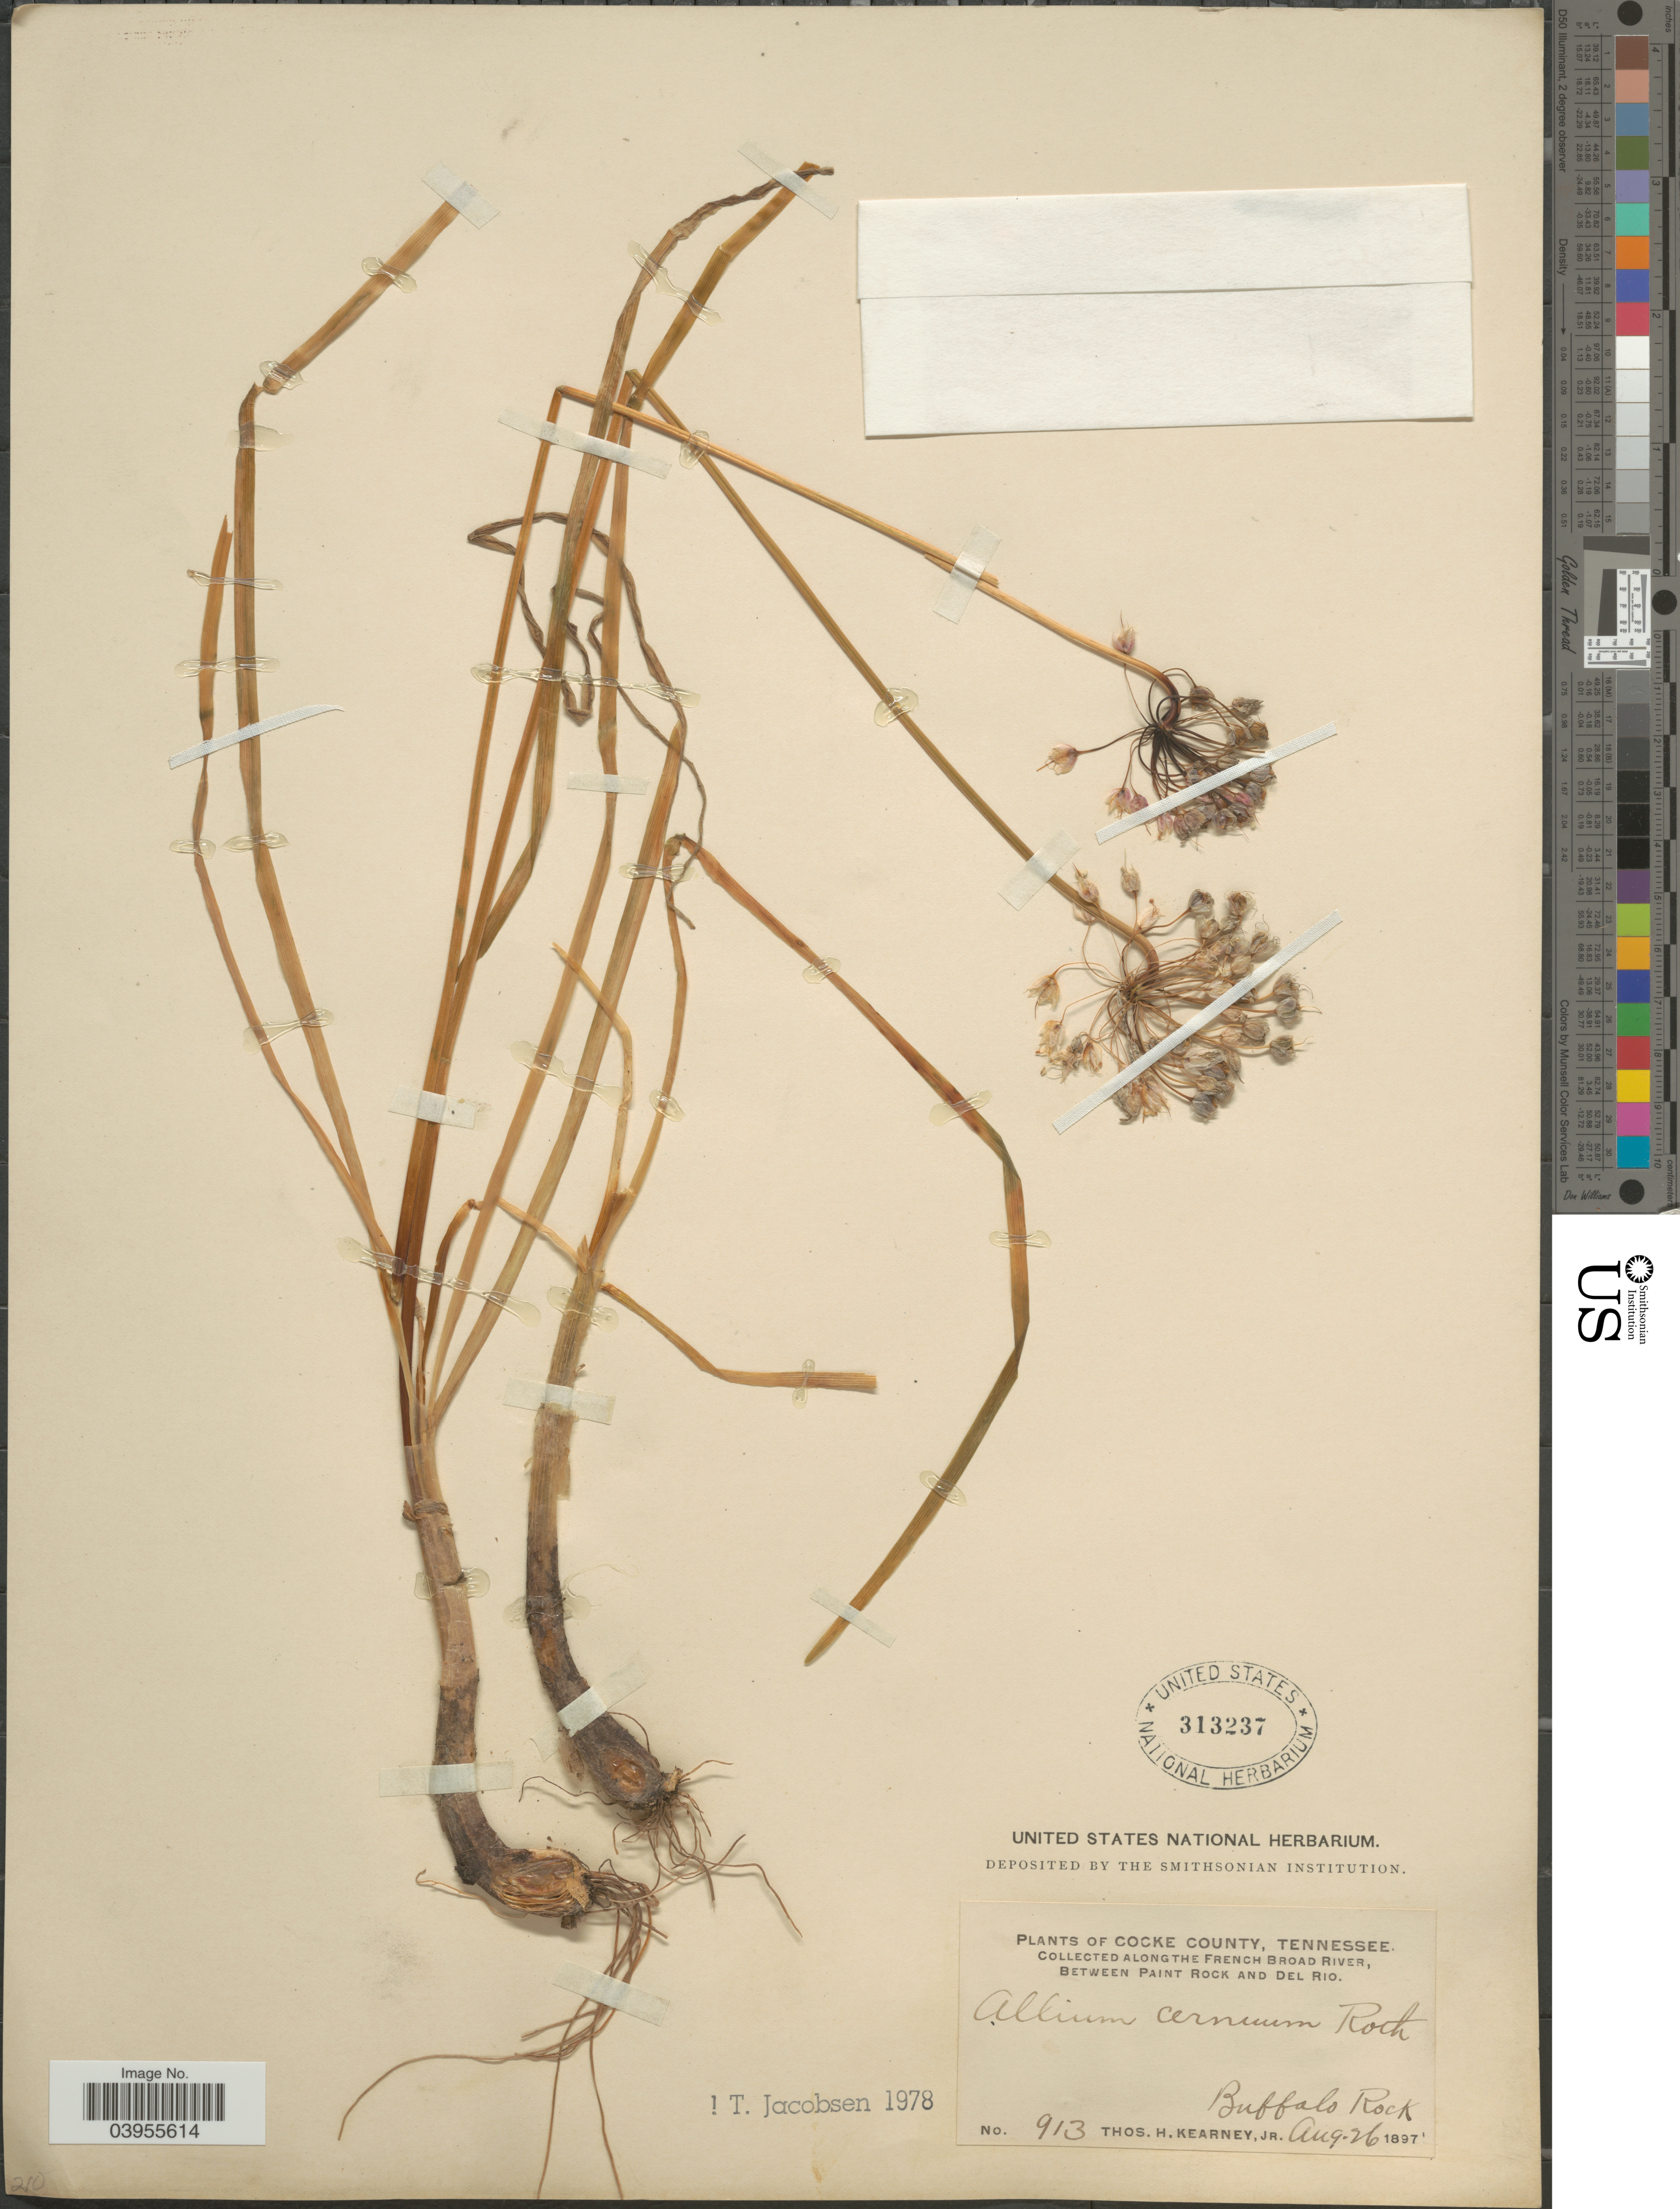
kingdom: Plantae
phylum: Tracheophyta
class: Liliopsida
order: Asparagales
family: Amaryllidaceae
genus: Allium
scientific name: Allium cernuum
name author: Roth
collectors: T. H. Kearney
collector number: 913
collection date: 1897-08-26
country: United States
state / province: Tennessee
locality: Cocke County. Along the French Broad River, between Paint Rock and Del Rio. Buffalo Rock.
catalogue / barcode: US 313237